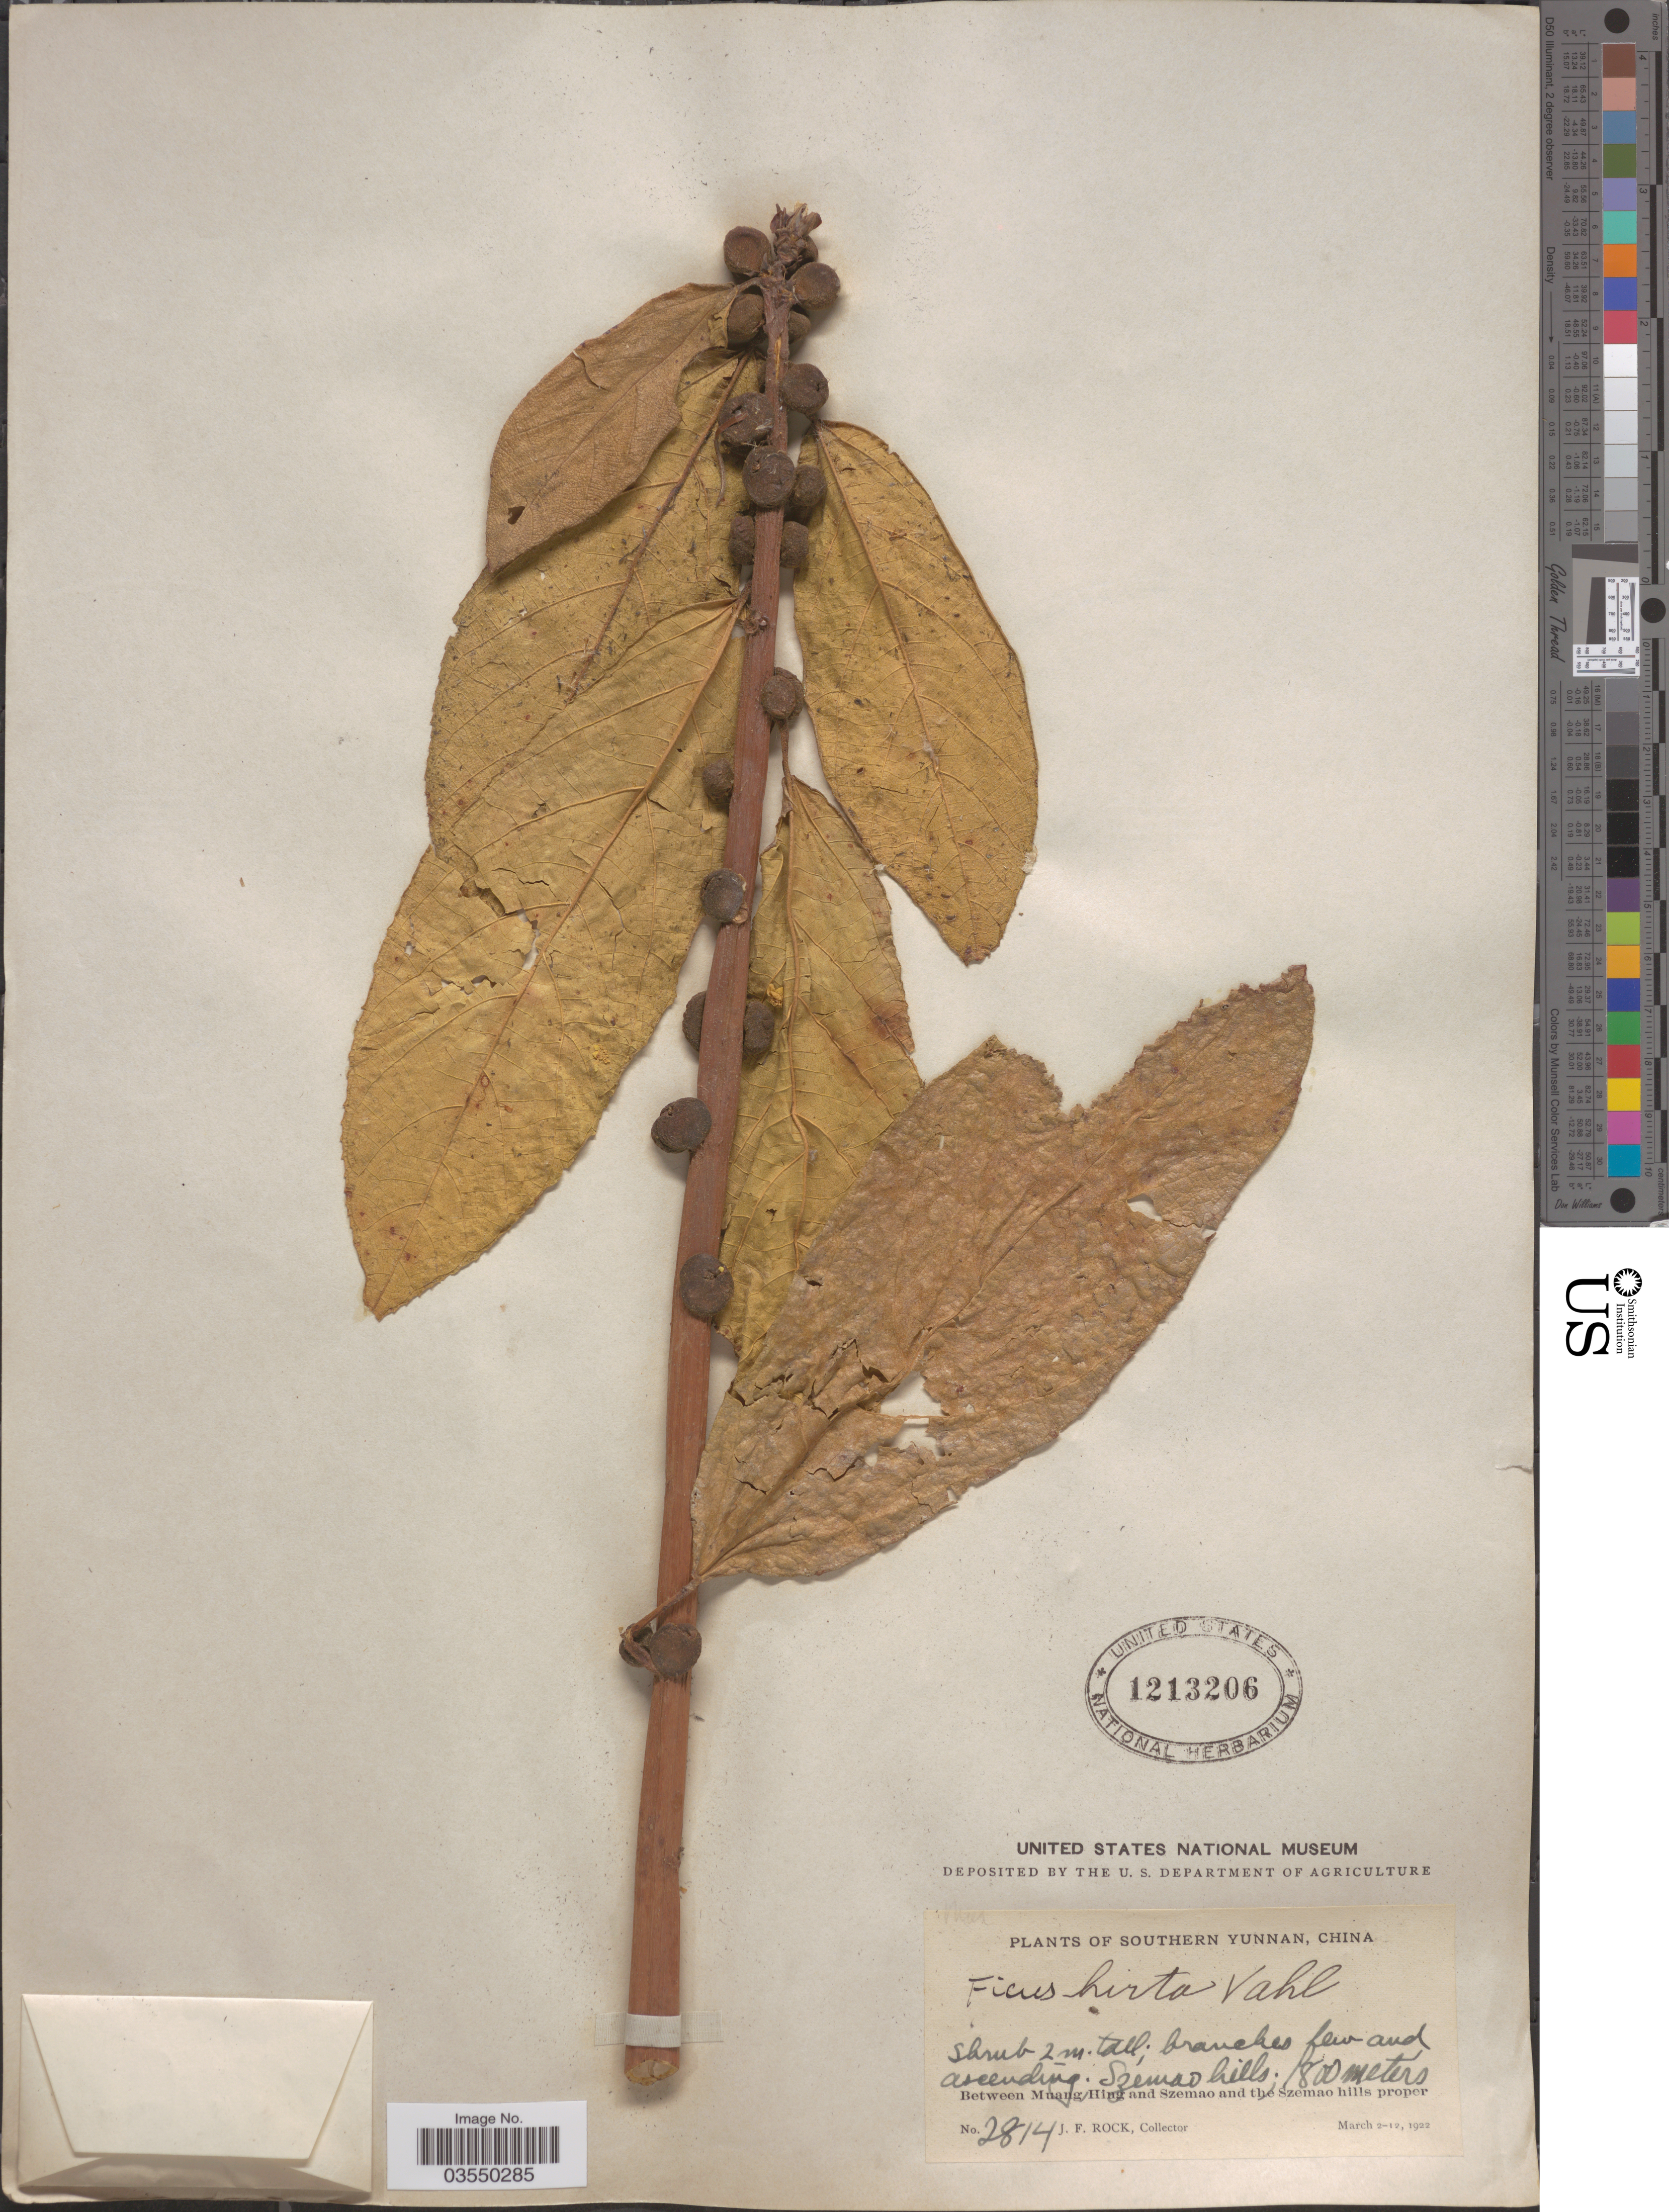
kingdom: Plantae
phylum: Tracheophyta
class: Magnoliopsida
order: Rosales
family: Moraceae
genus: Ficus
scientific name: Ficus hirta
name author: Vahl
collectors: J. Rock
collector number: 2814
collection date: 1922-03-02/1922-03-12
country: China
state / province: Yunnan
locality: Southern Yunnan. Szemao hills. Between Muang Hing and Szemao and the Szemao hills proper.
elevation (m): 1800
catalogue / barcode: US 1213206